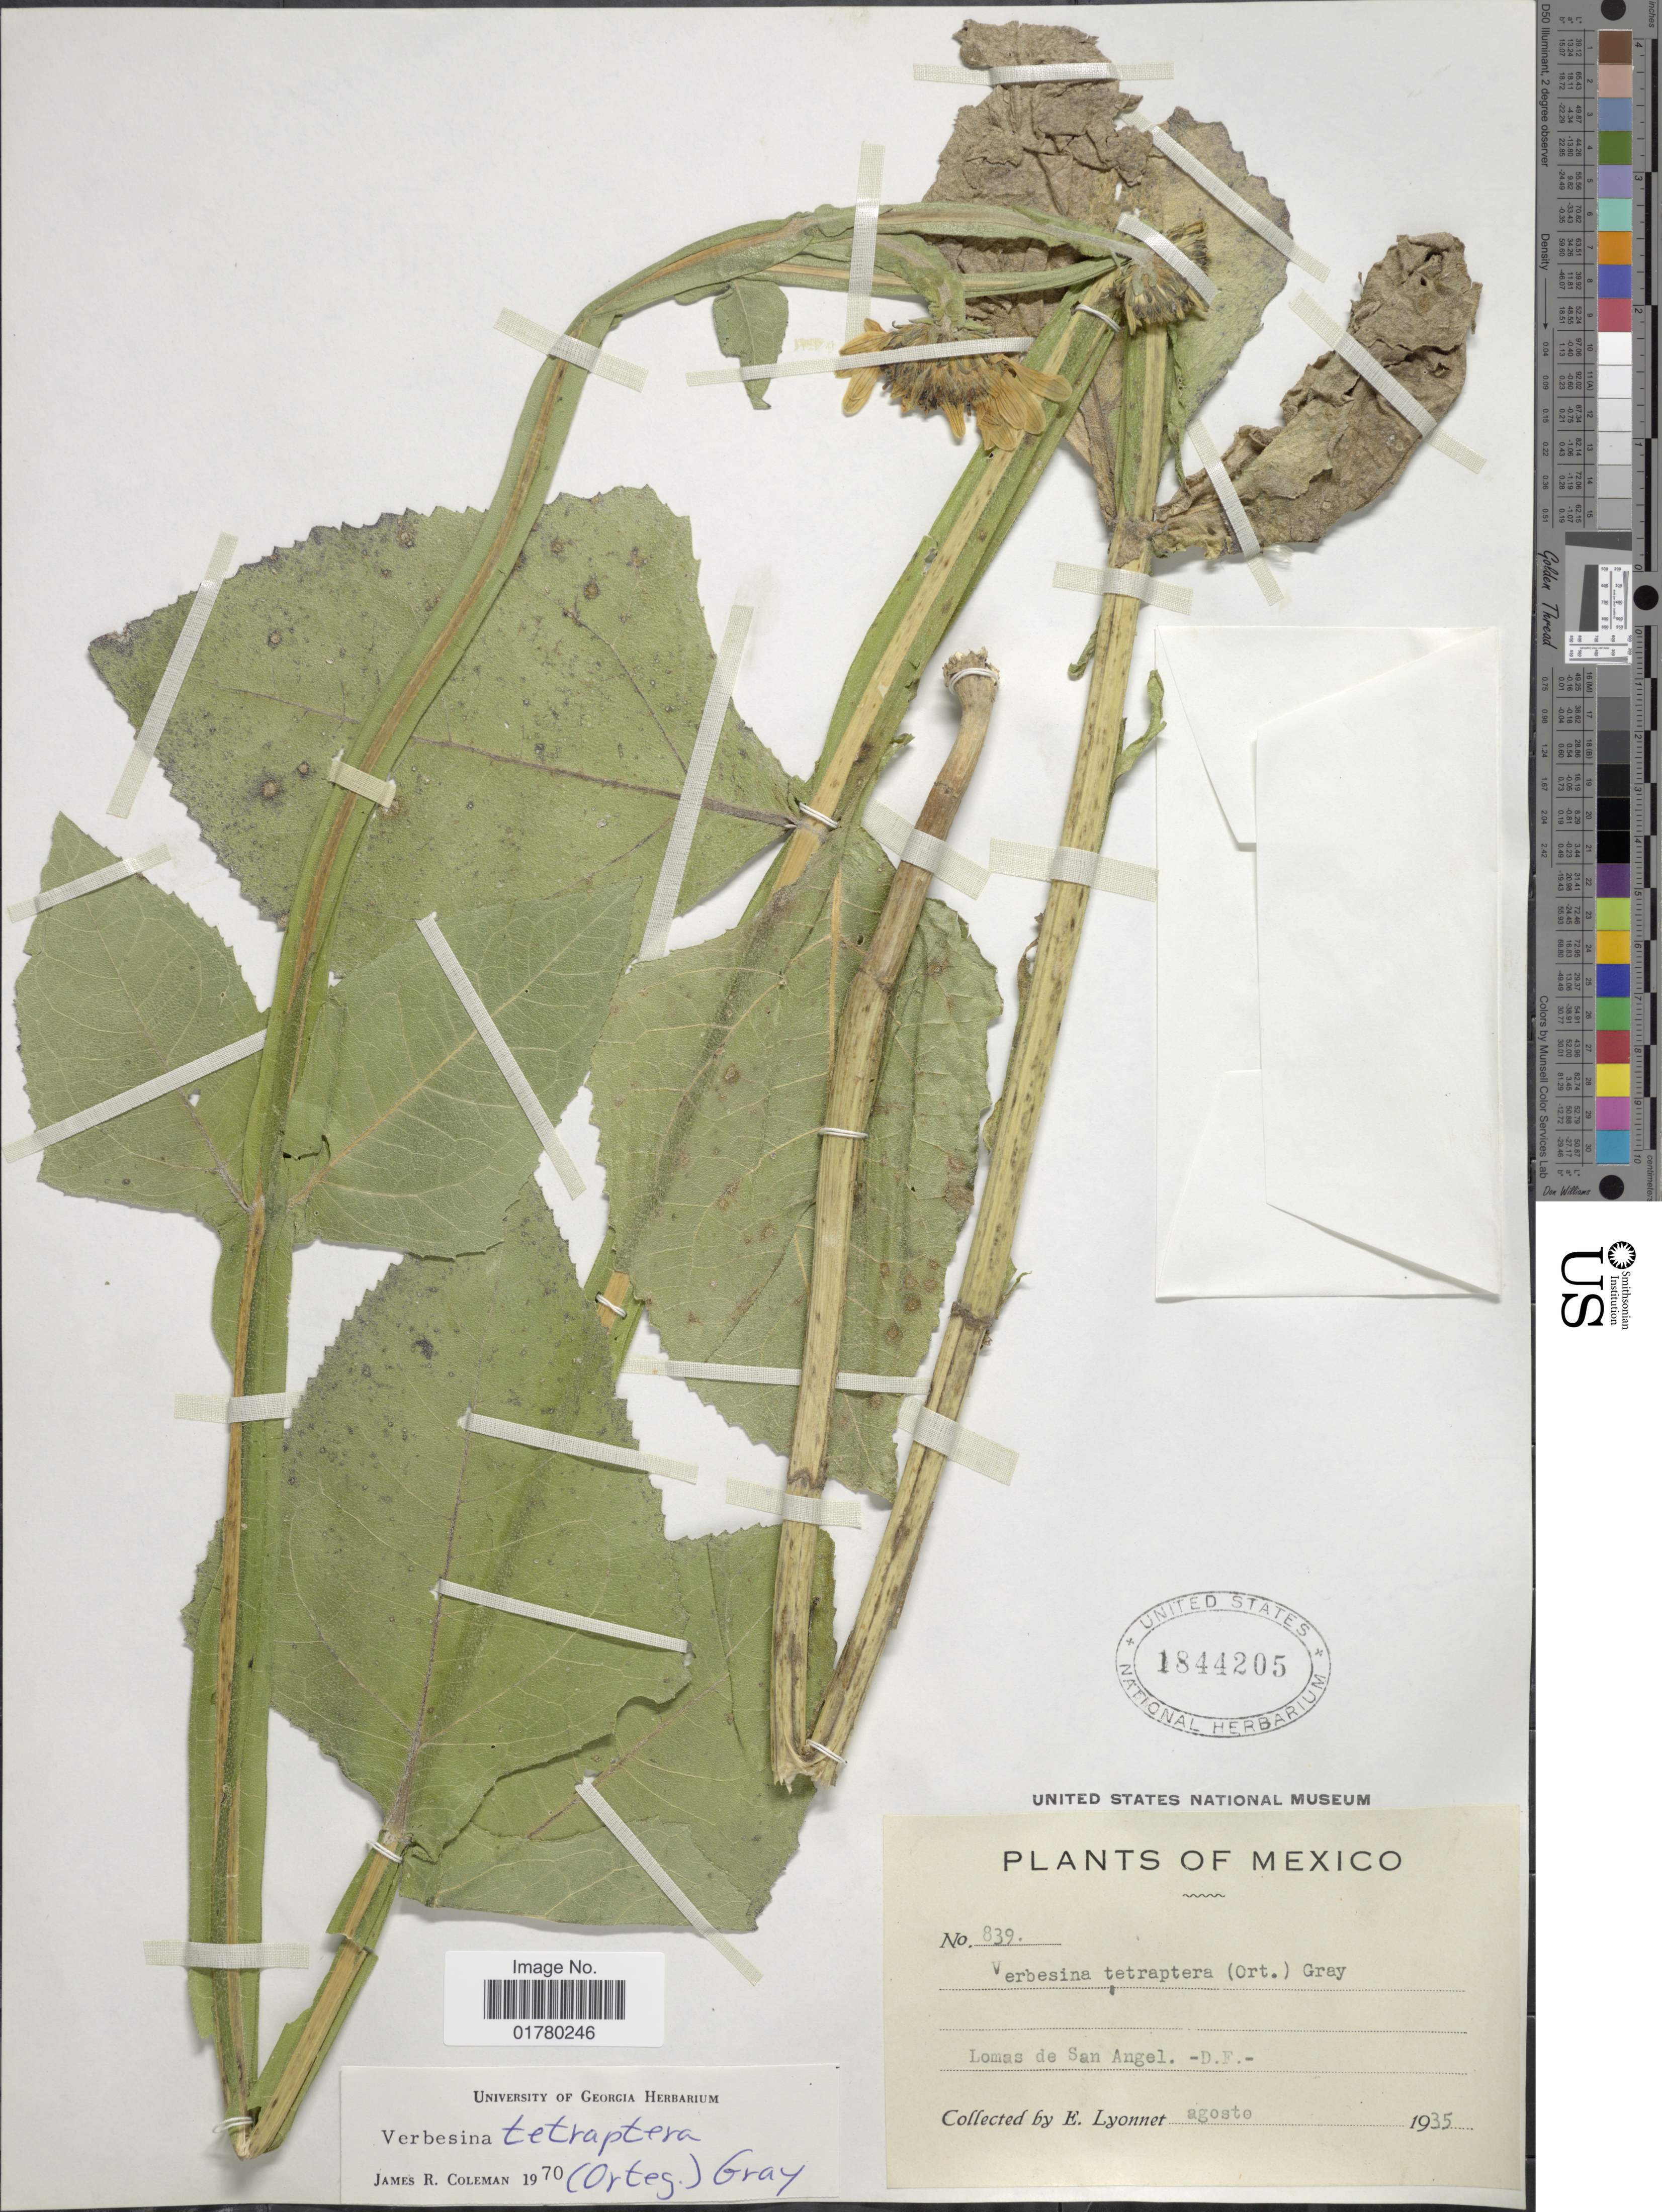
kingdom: Plantae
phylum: Tracheophyta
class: Magnoliopsida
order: Asterales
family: Asteraceae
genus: Verbesina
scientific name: Verbesina tetraptera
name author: (Ortega) A. Gray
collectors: P. Lyonnet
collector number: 839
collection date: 1935-08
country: Mexico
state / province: Distrito Federal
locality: Lomas de San Angel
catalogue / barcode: US 1844205